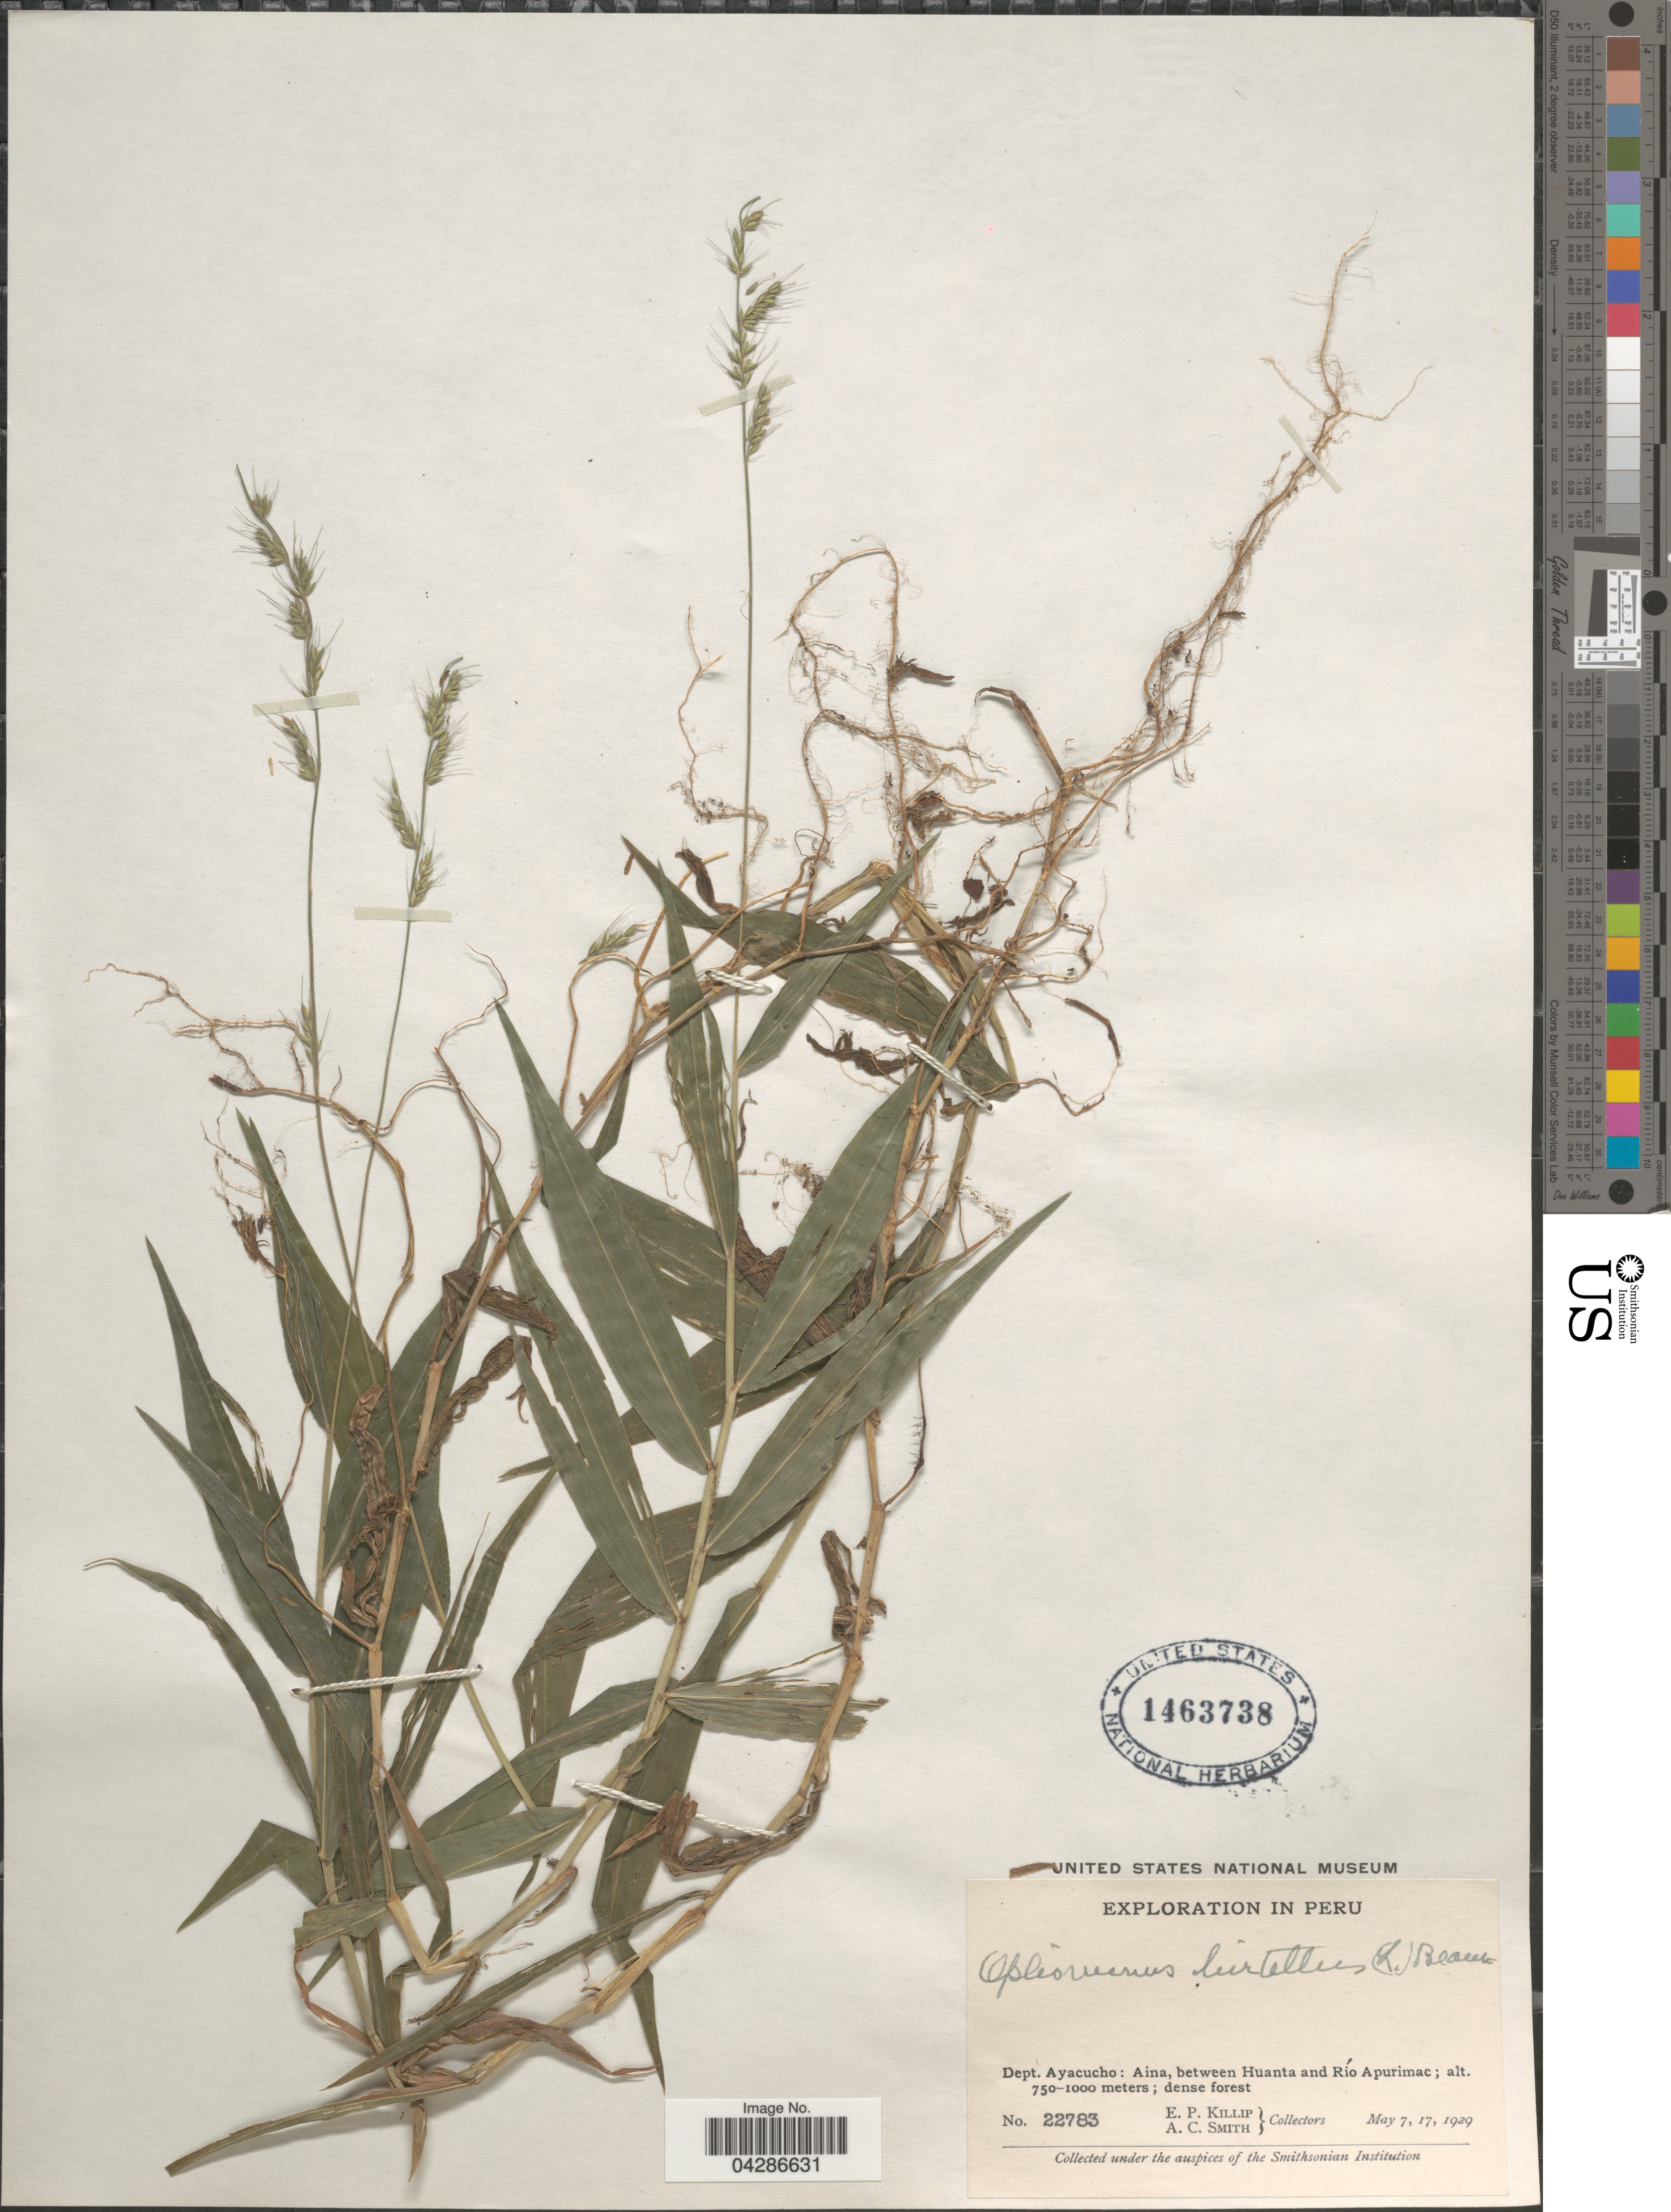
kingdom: Plantae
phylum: Tracheophyta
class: Liliopsida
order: Poales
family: Poaceae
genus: Oplismenus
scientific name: Oplismenus hirtellus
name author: (L.) P. Beauv.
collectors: E. P. Killip & A. C. Smith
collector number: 22783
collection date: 1929-05-07/1929-05-17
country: Peru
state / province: Ayacucho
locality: Exploration in Peru. Dept. Ayacucho: Aina, between Huanta and Río Apurimac.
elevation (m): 750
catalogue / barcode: US 1463738